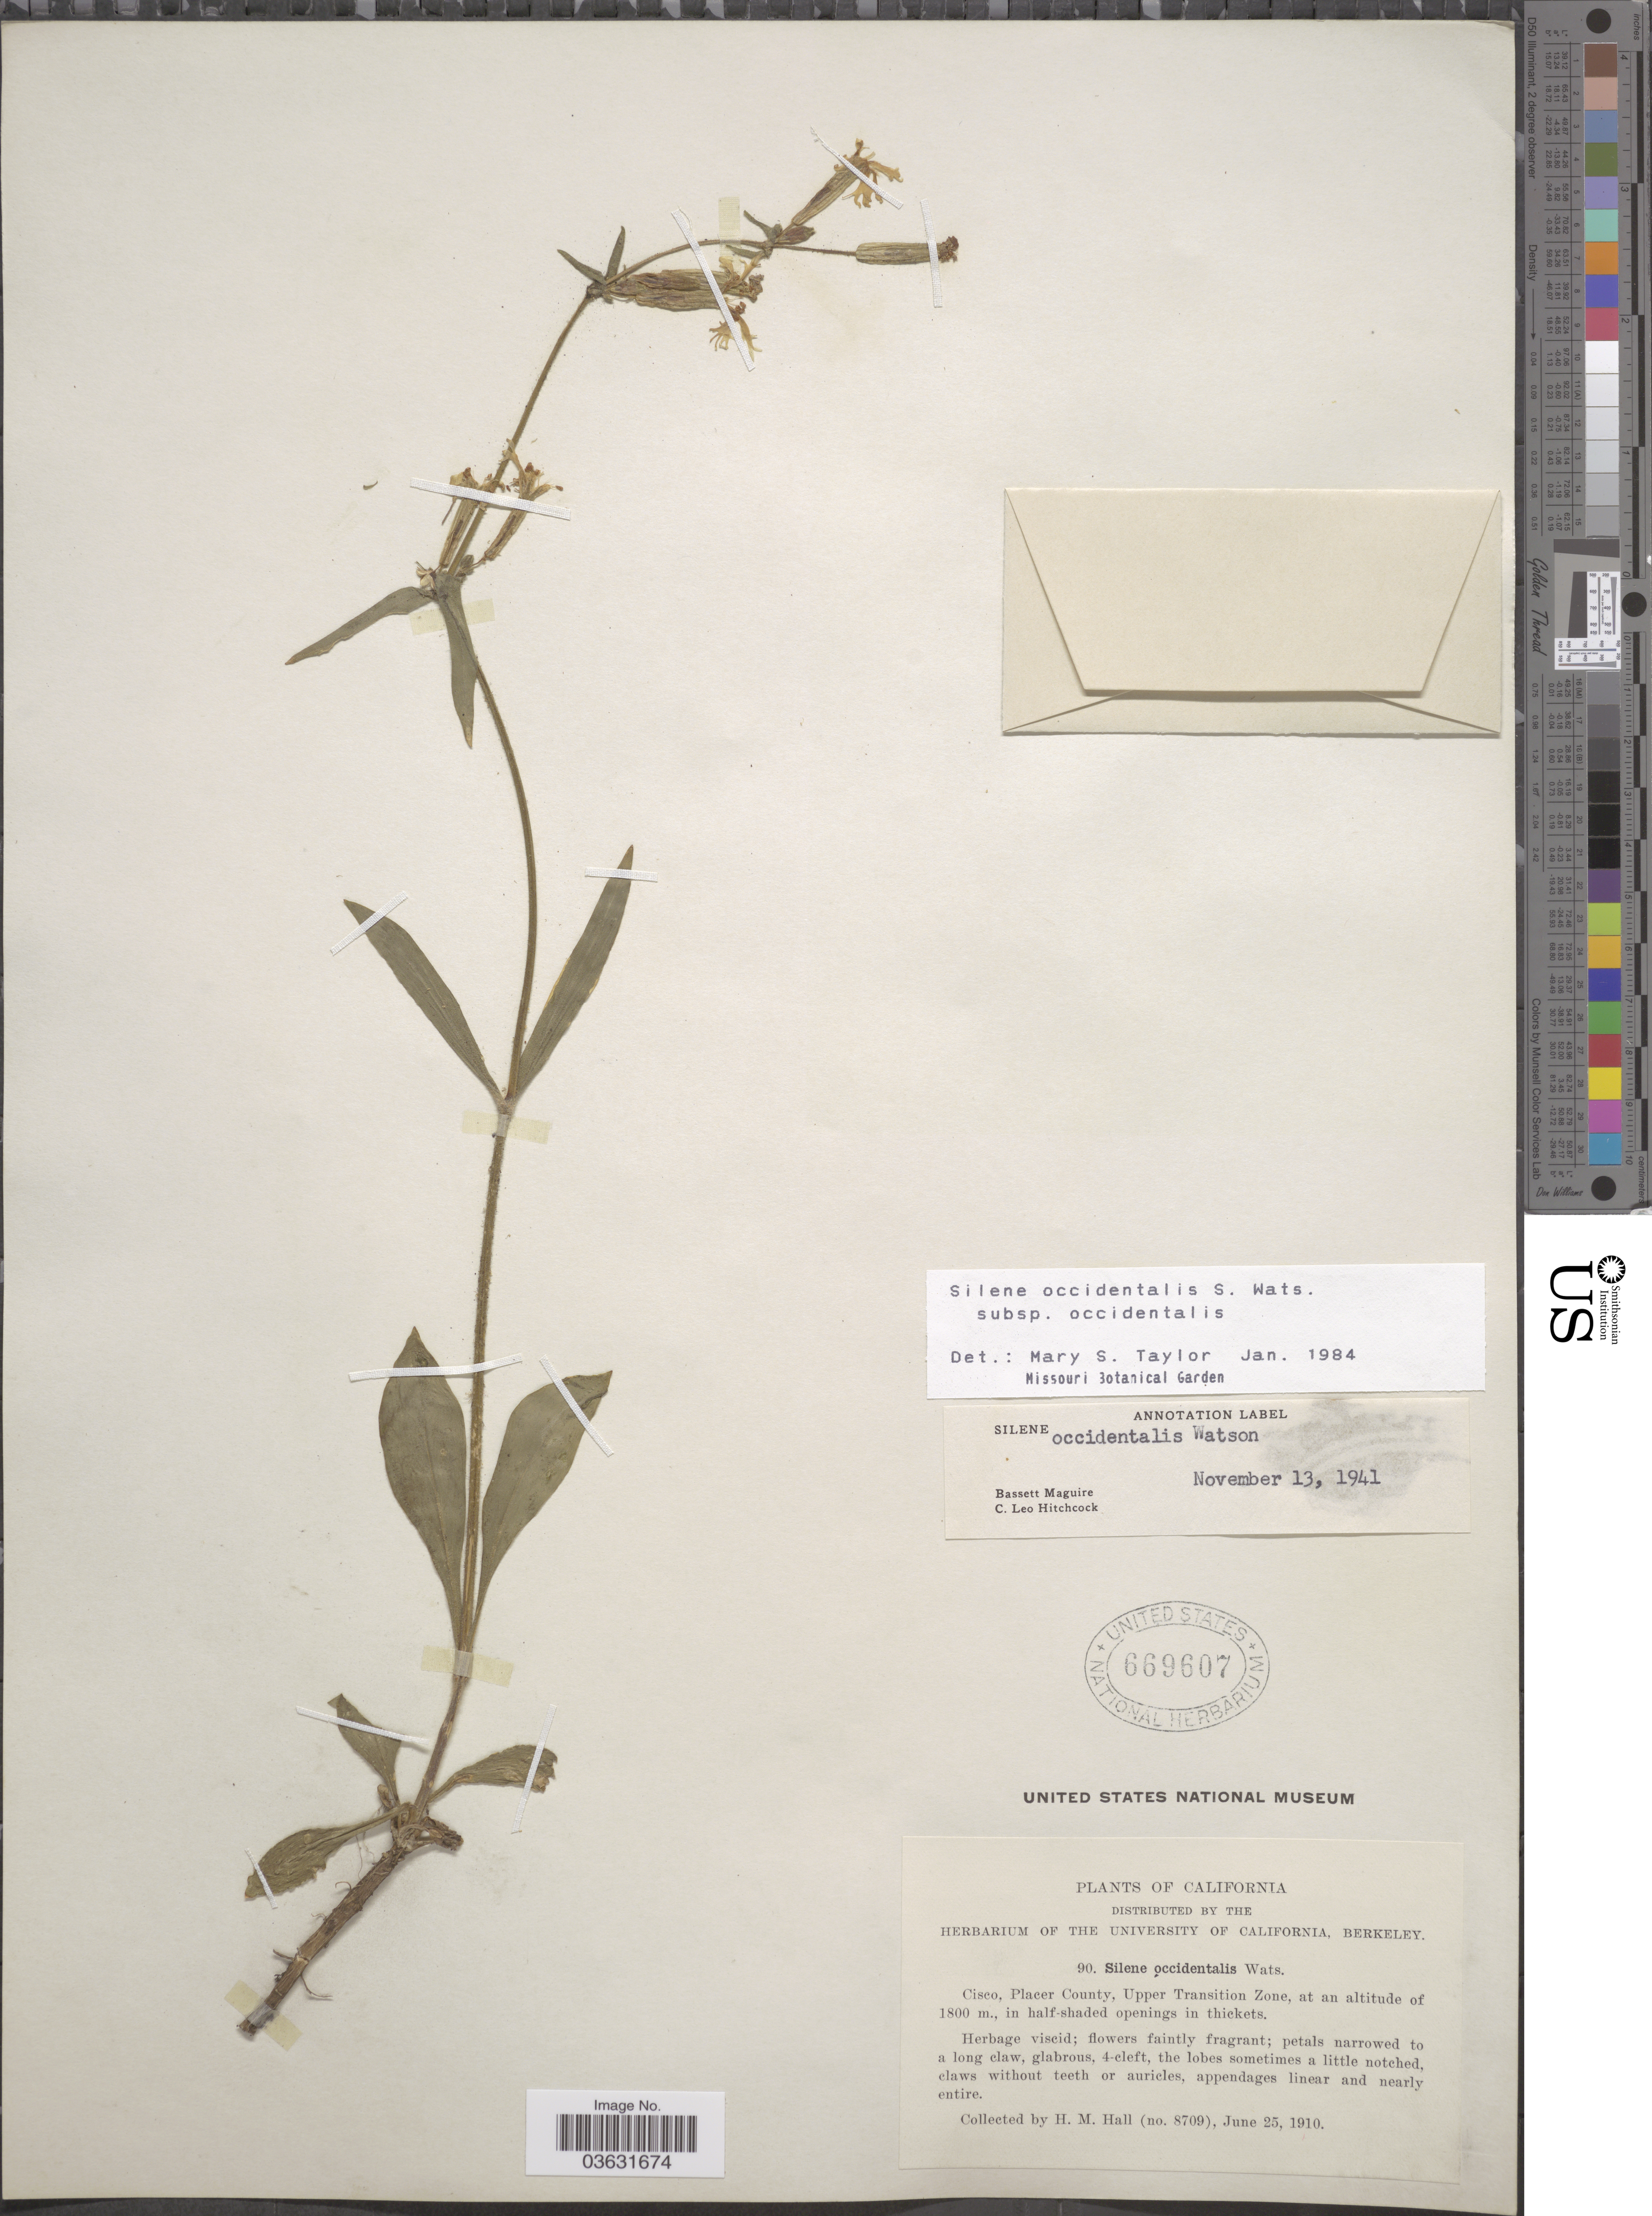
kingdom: Plantae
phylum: Tracheophyta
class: Magnoliopsida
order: Caryophyllales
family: Caryophyllaceae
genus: Silene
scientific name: Silene occidentalis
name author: S. Watson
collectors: H. M. Hall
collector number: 8709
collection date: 1910-06-25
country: United States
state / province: California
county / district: Placer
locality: Cisco, Placer County, Upper Transition Zone.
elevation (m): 1800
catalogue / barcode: US 669607